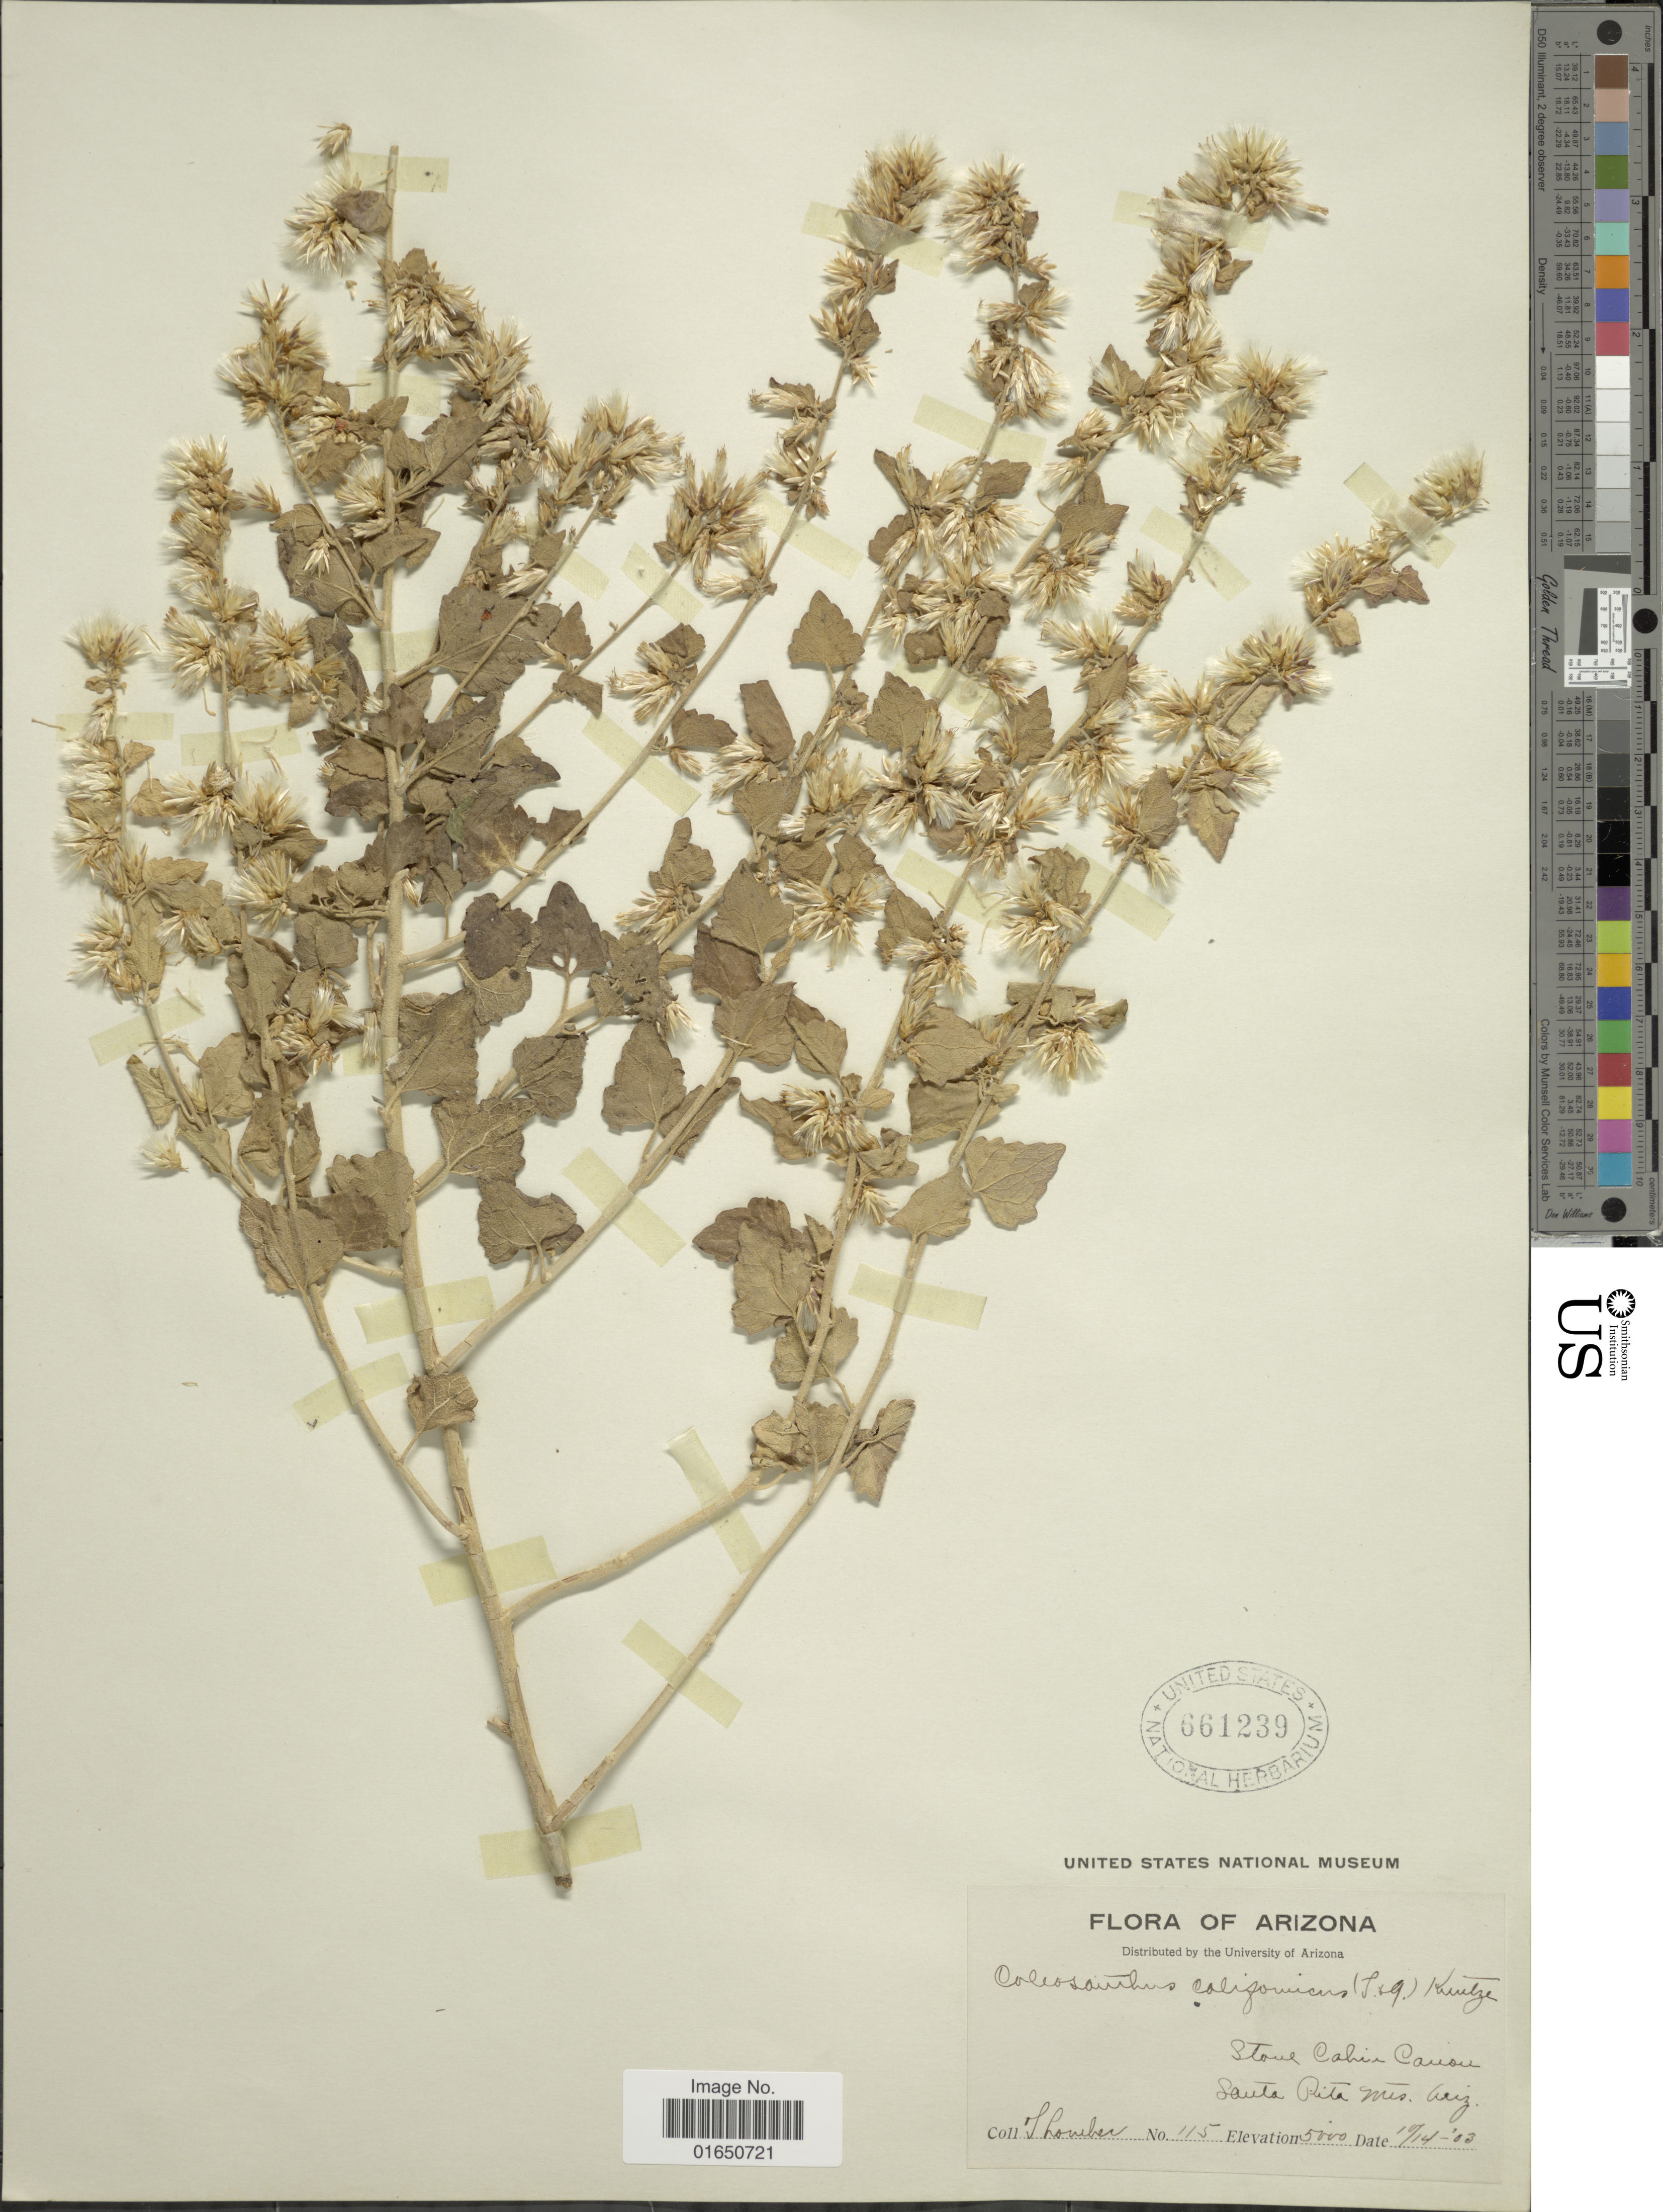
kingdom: Plantae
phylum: Tracheophyta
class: Magnoliopsida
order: Asterales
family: Asteraceae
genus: Brickellia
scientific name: Brickellia californica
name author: (Torr. & A. Gray) A. Gray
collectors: J. Thornber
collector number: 115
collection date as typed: Transcribed d/m/y: 14/10/3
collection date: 1903-10-14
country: United States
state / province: Arizona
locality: Stone Cabin Canon, Santa Rita Mts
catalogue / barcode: US 661239